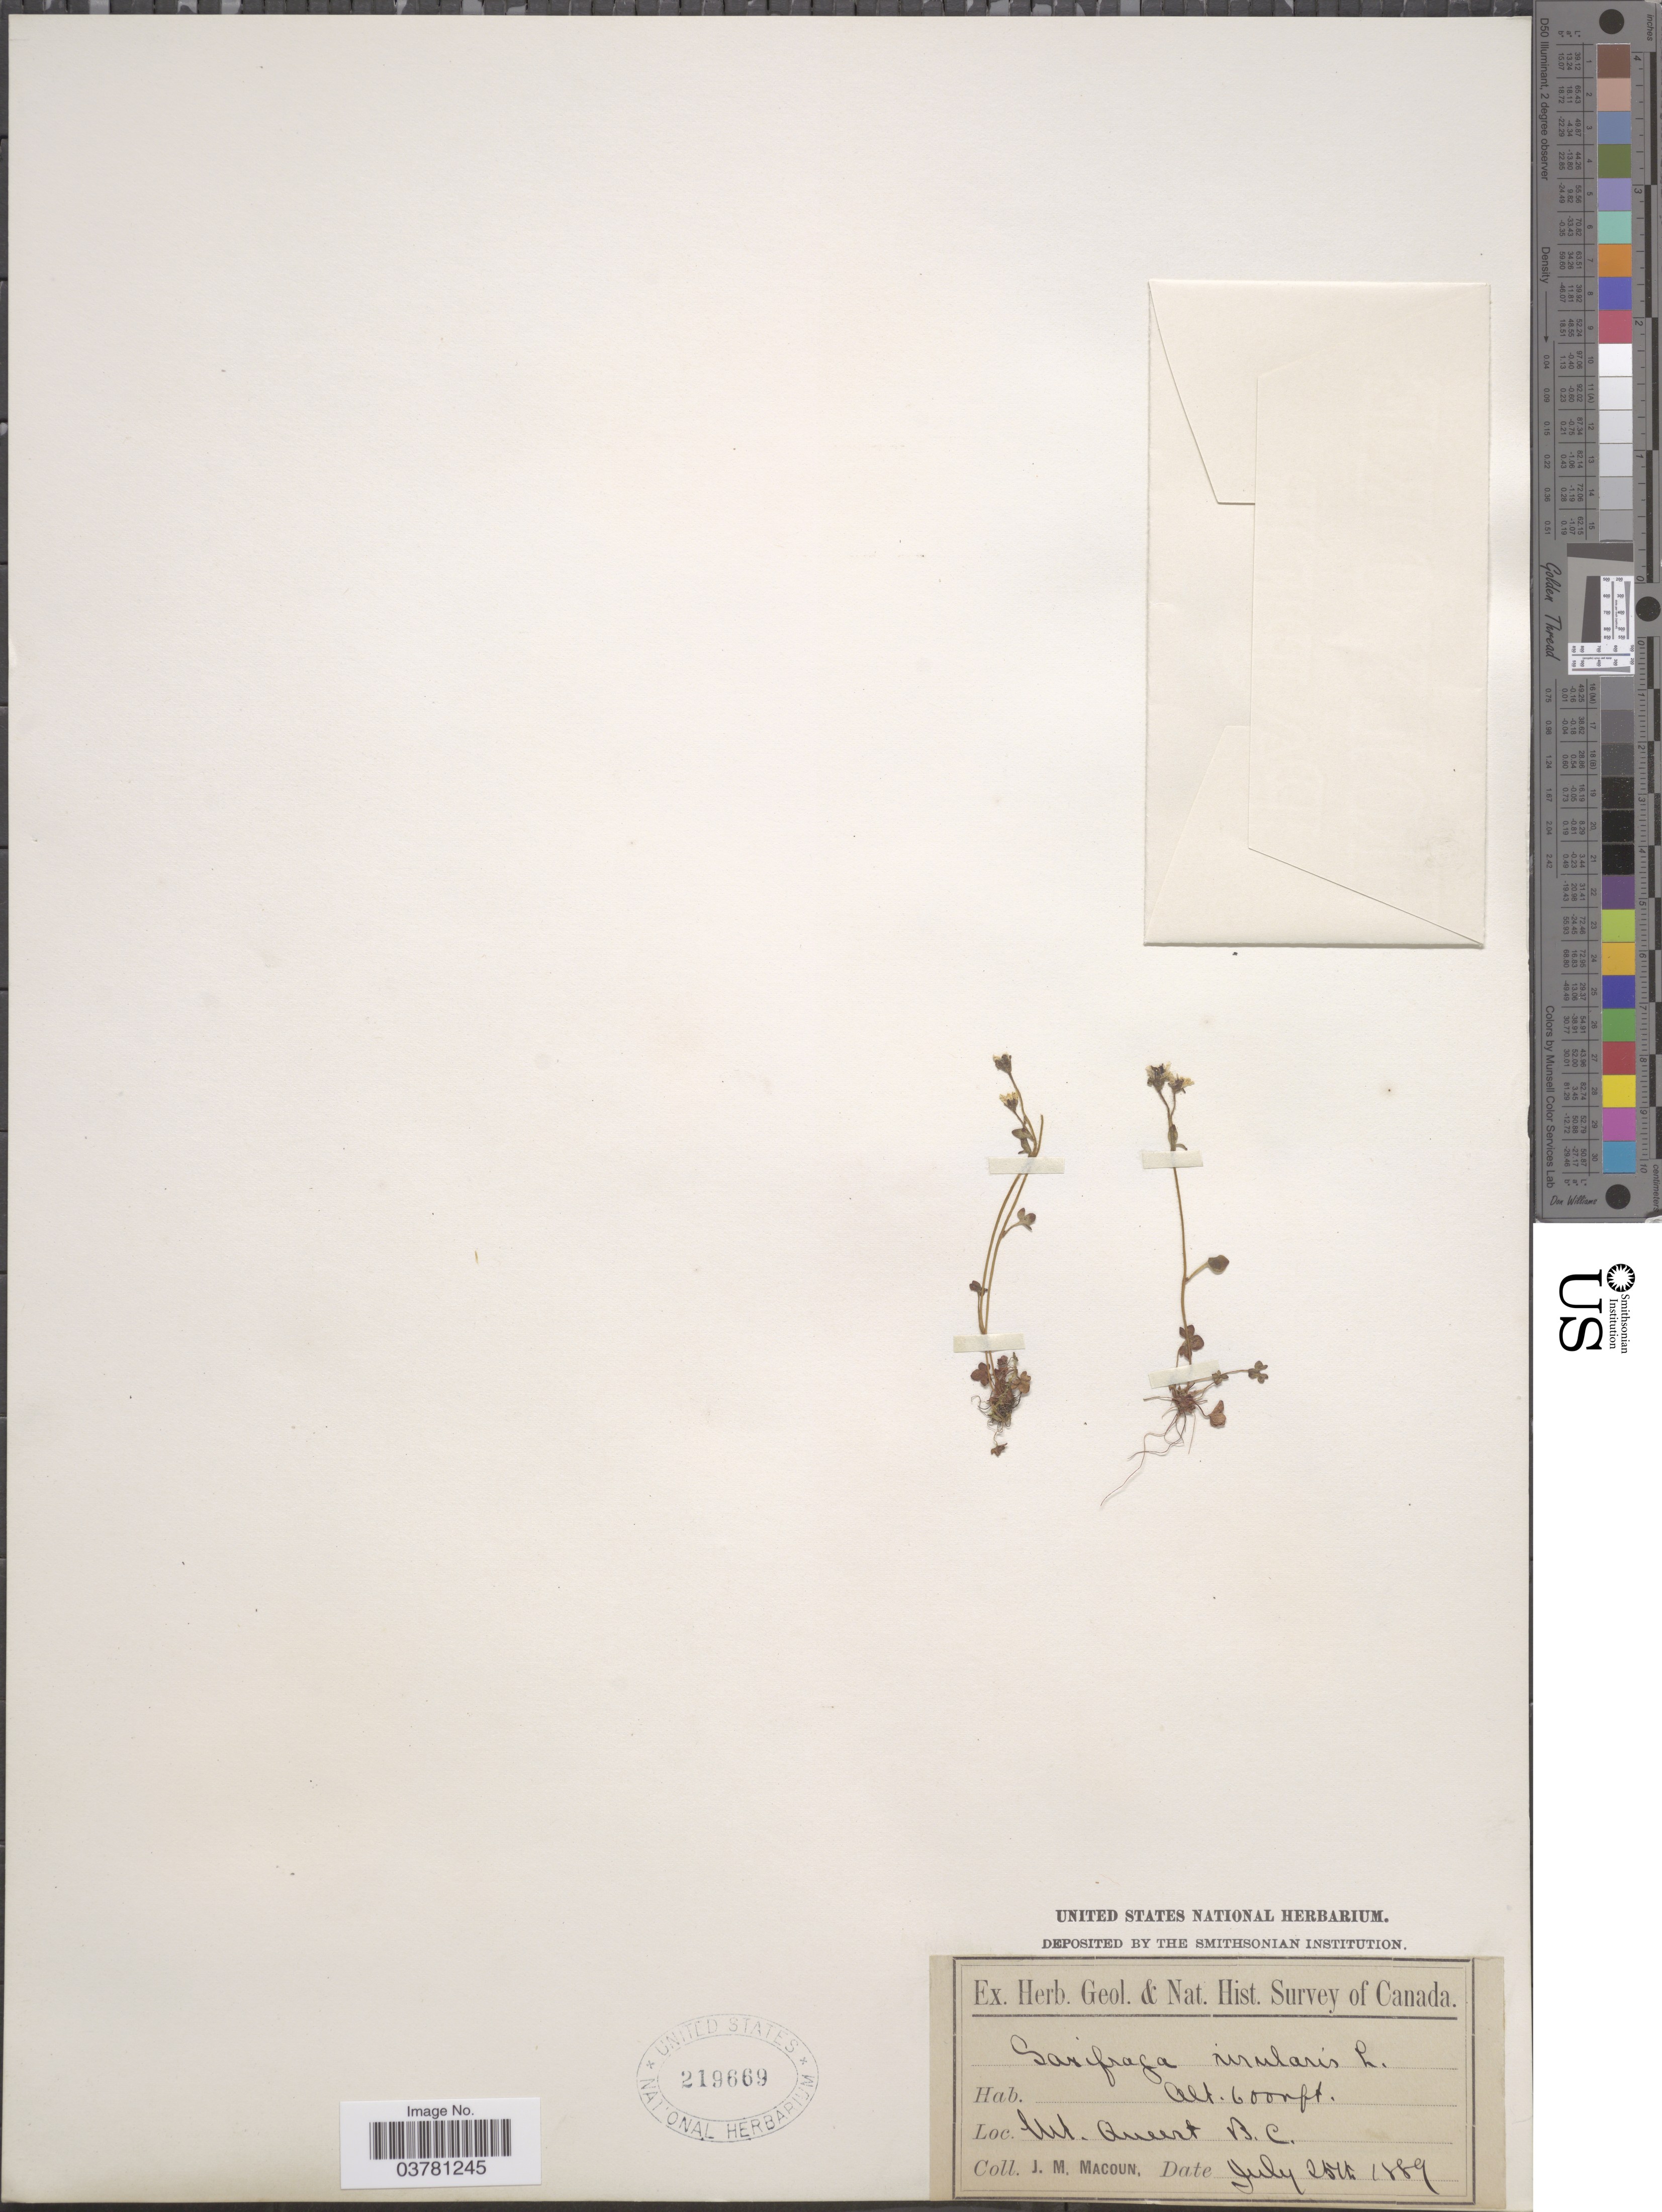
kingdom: Plantae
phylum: Tracheophyta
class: Magnoliopsida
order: Saxifragales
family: Saxifragaceae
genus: Saxifraga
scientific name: Saxifraga rivularis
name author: L.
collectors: J. M. Macoun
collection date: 1889-07-25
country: Canada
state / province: British Columbia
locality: Geol. & Nat. Hist. Survey of Canada. Mt. Queest.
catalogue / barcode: US 219669